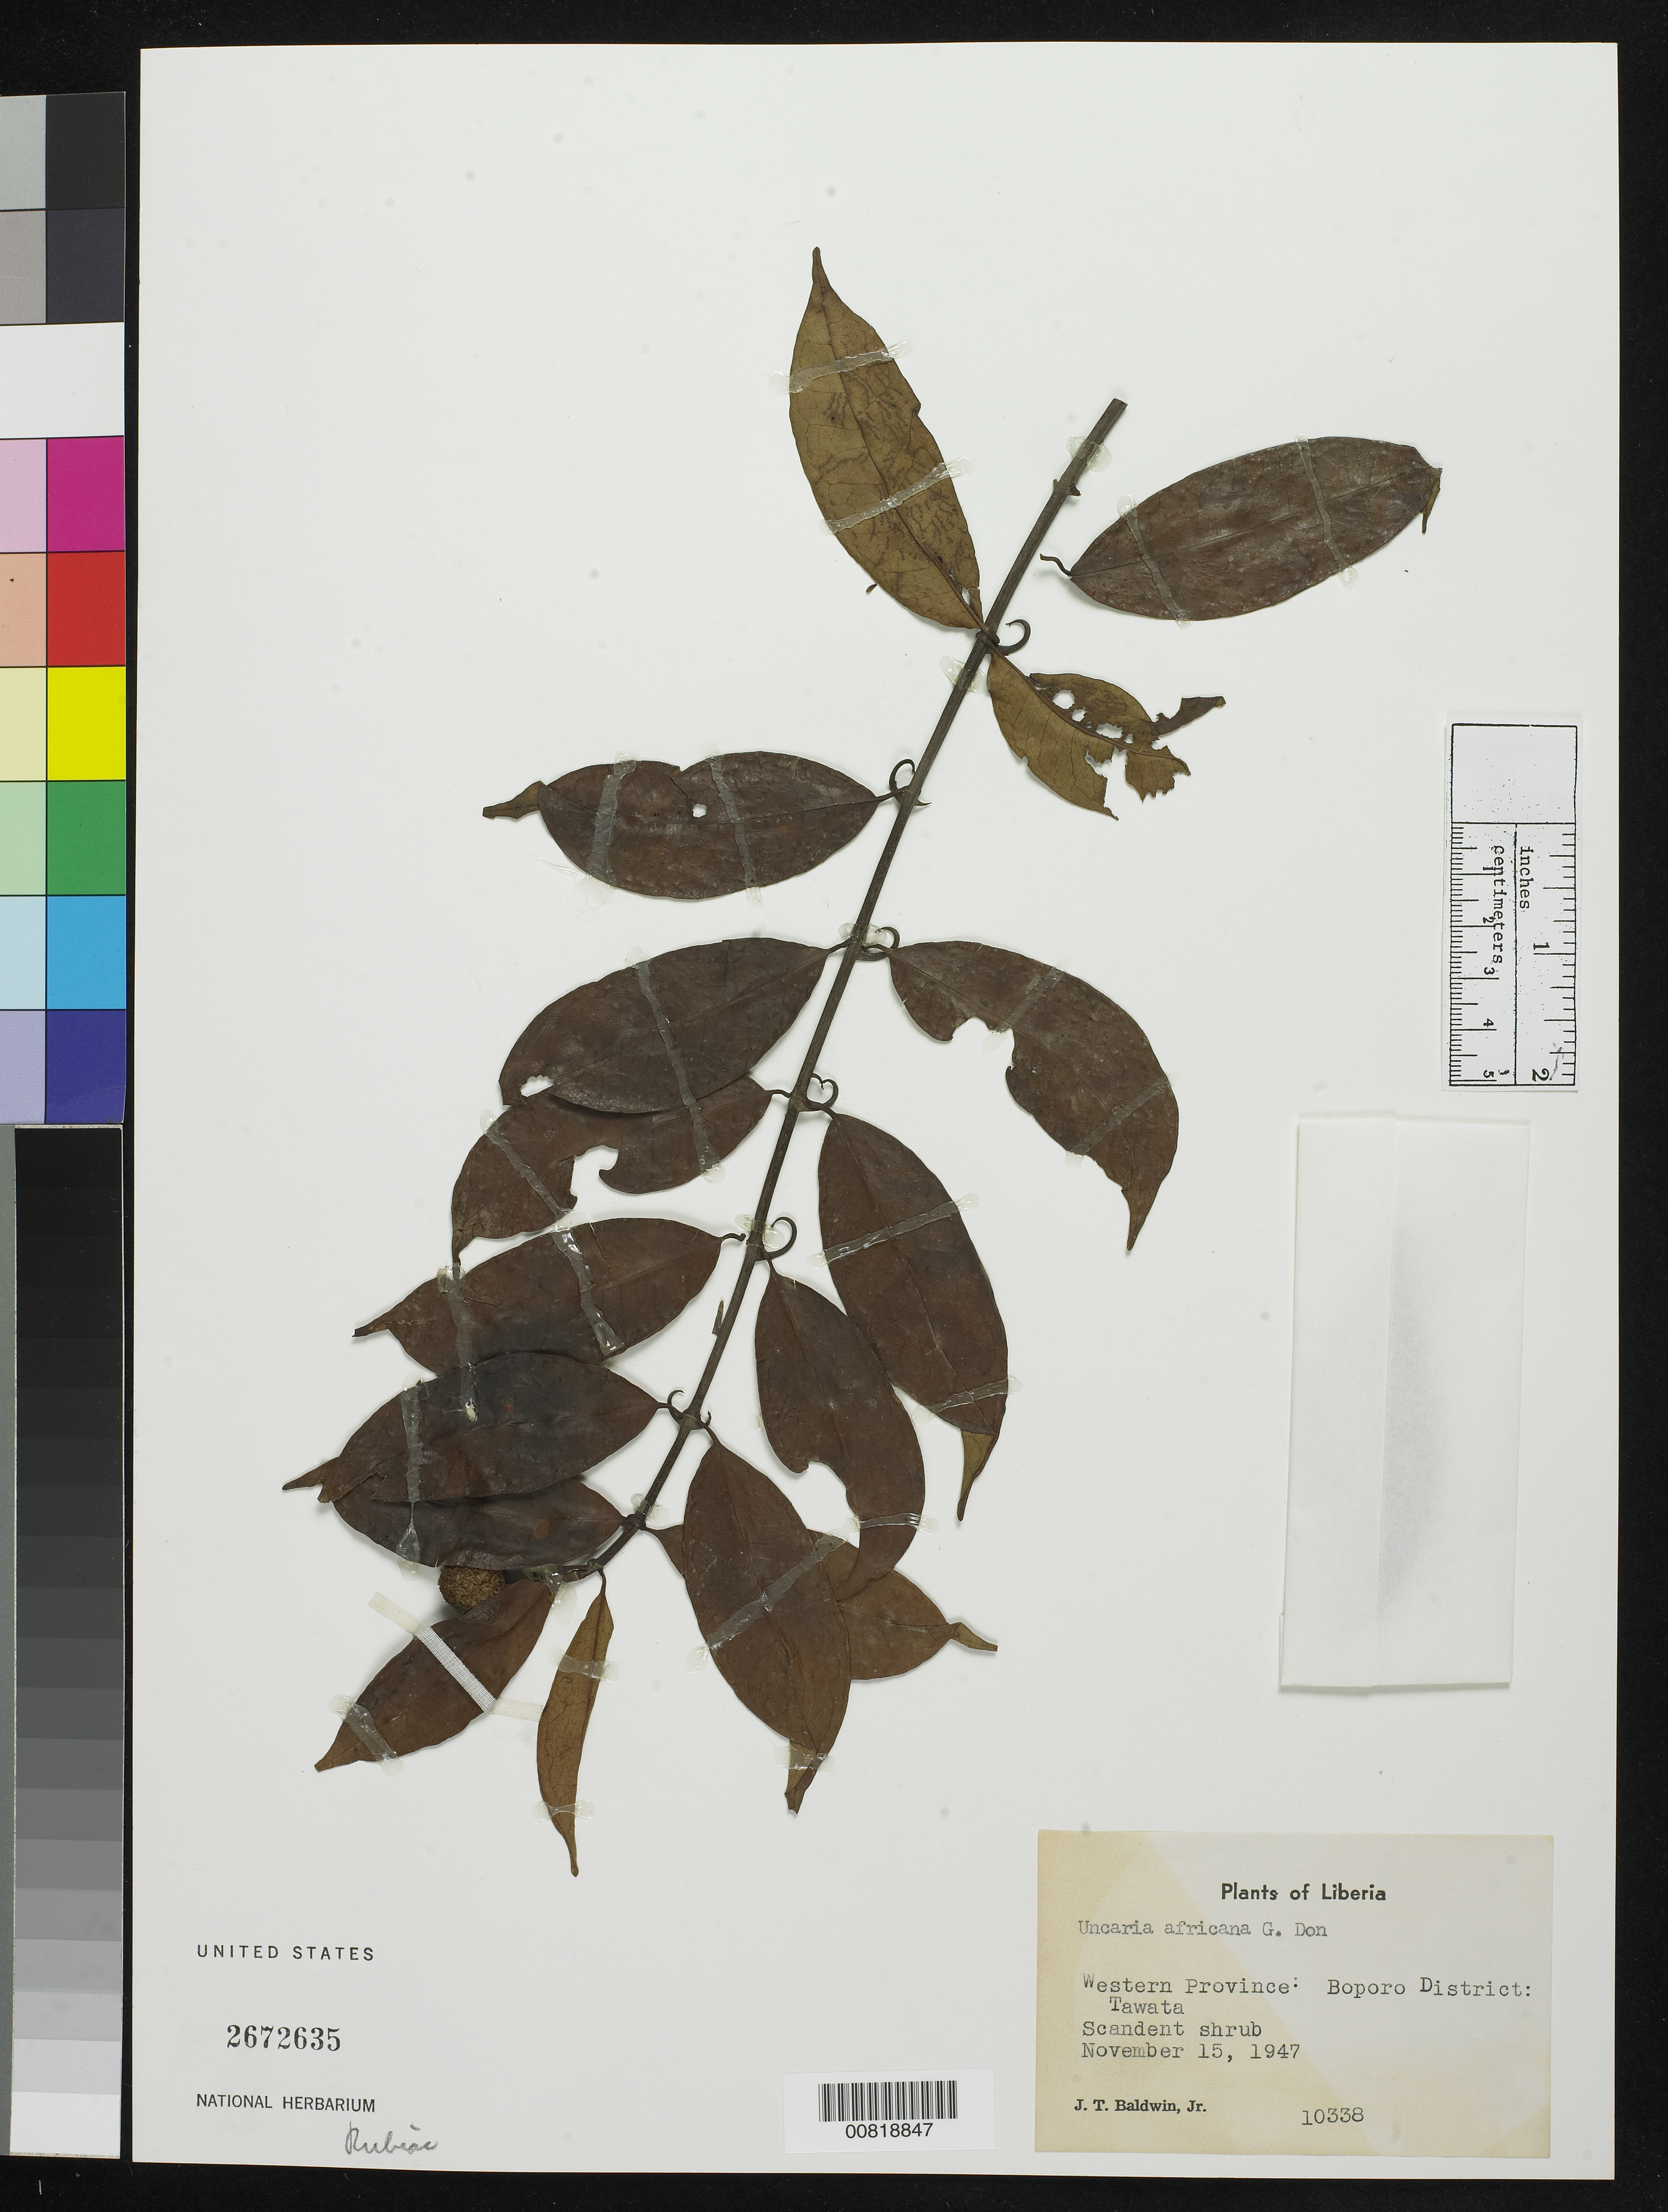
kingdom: Plantae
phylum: Tracheophyta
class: Magnoliopsida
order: Gentianales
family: Rubiaceae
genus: Uncaria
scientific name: Uncaria africana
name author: G. Don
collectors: J. T. Baldwin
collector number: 10338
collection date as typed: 15 Nov 1947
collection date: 1947-11-15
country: Liberia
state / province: Gbarpolu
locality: Western Province: Boporo District, Tawata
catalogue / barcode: US 2672635